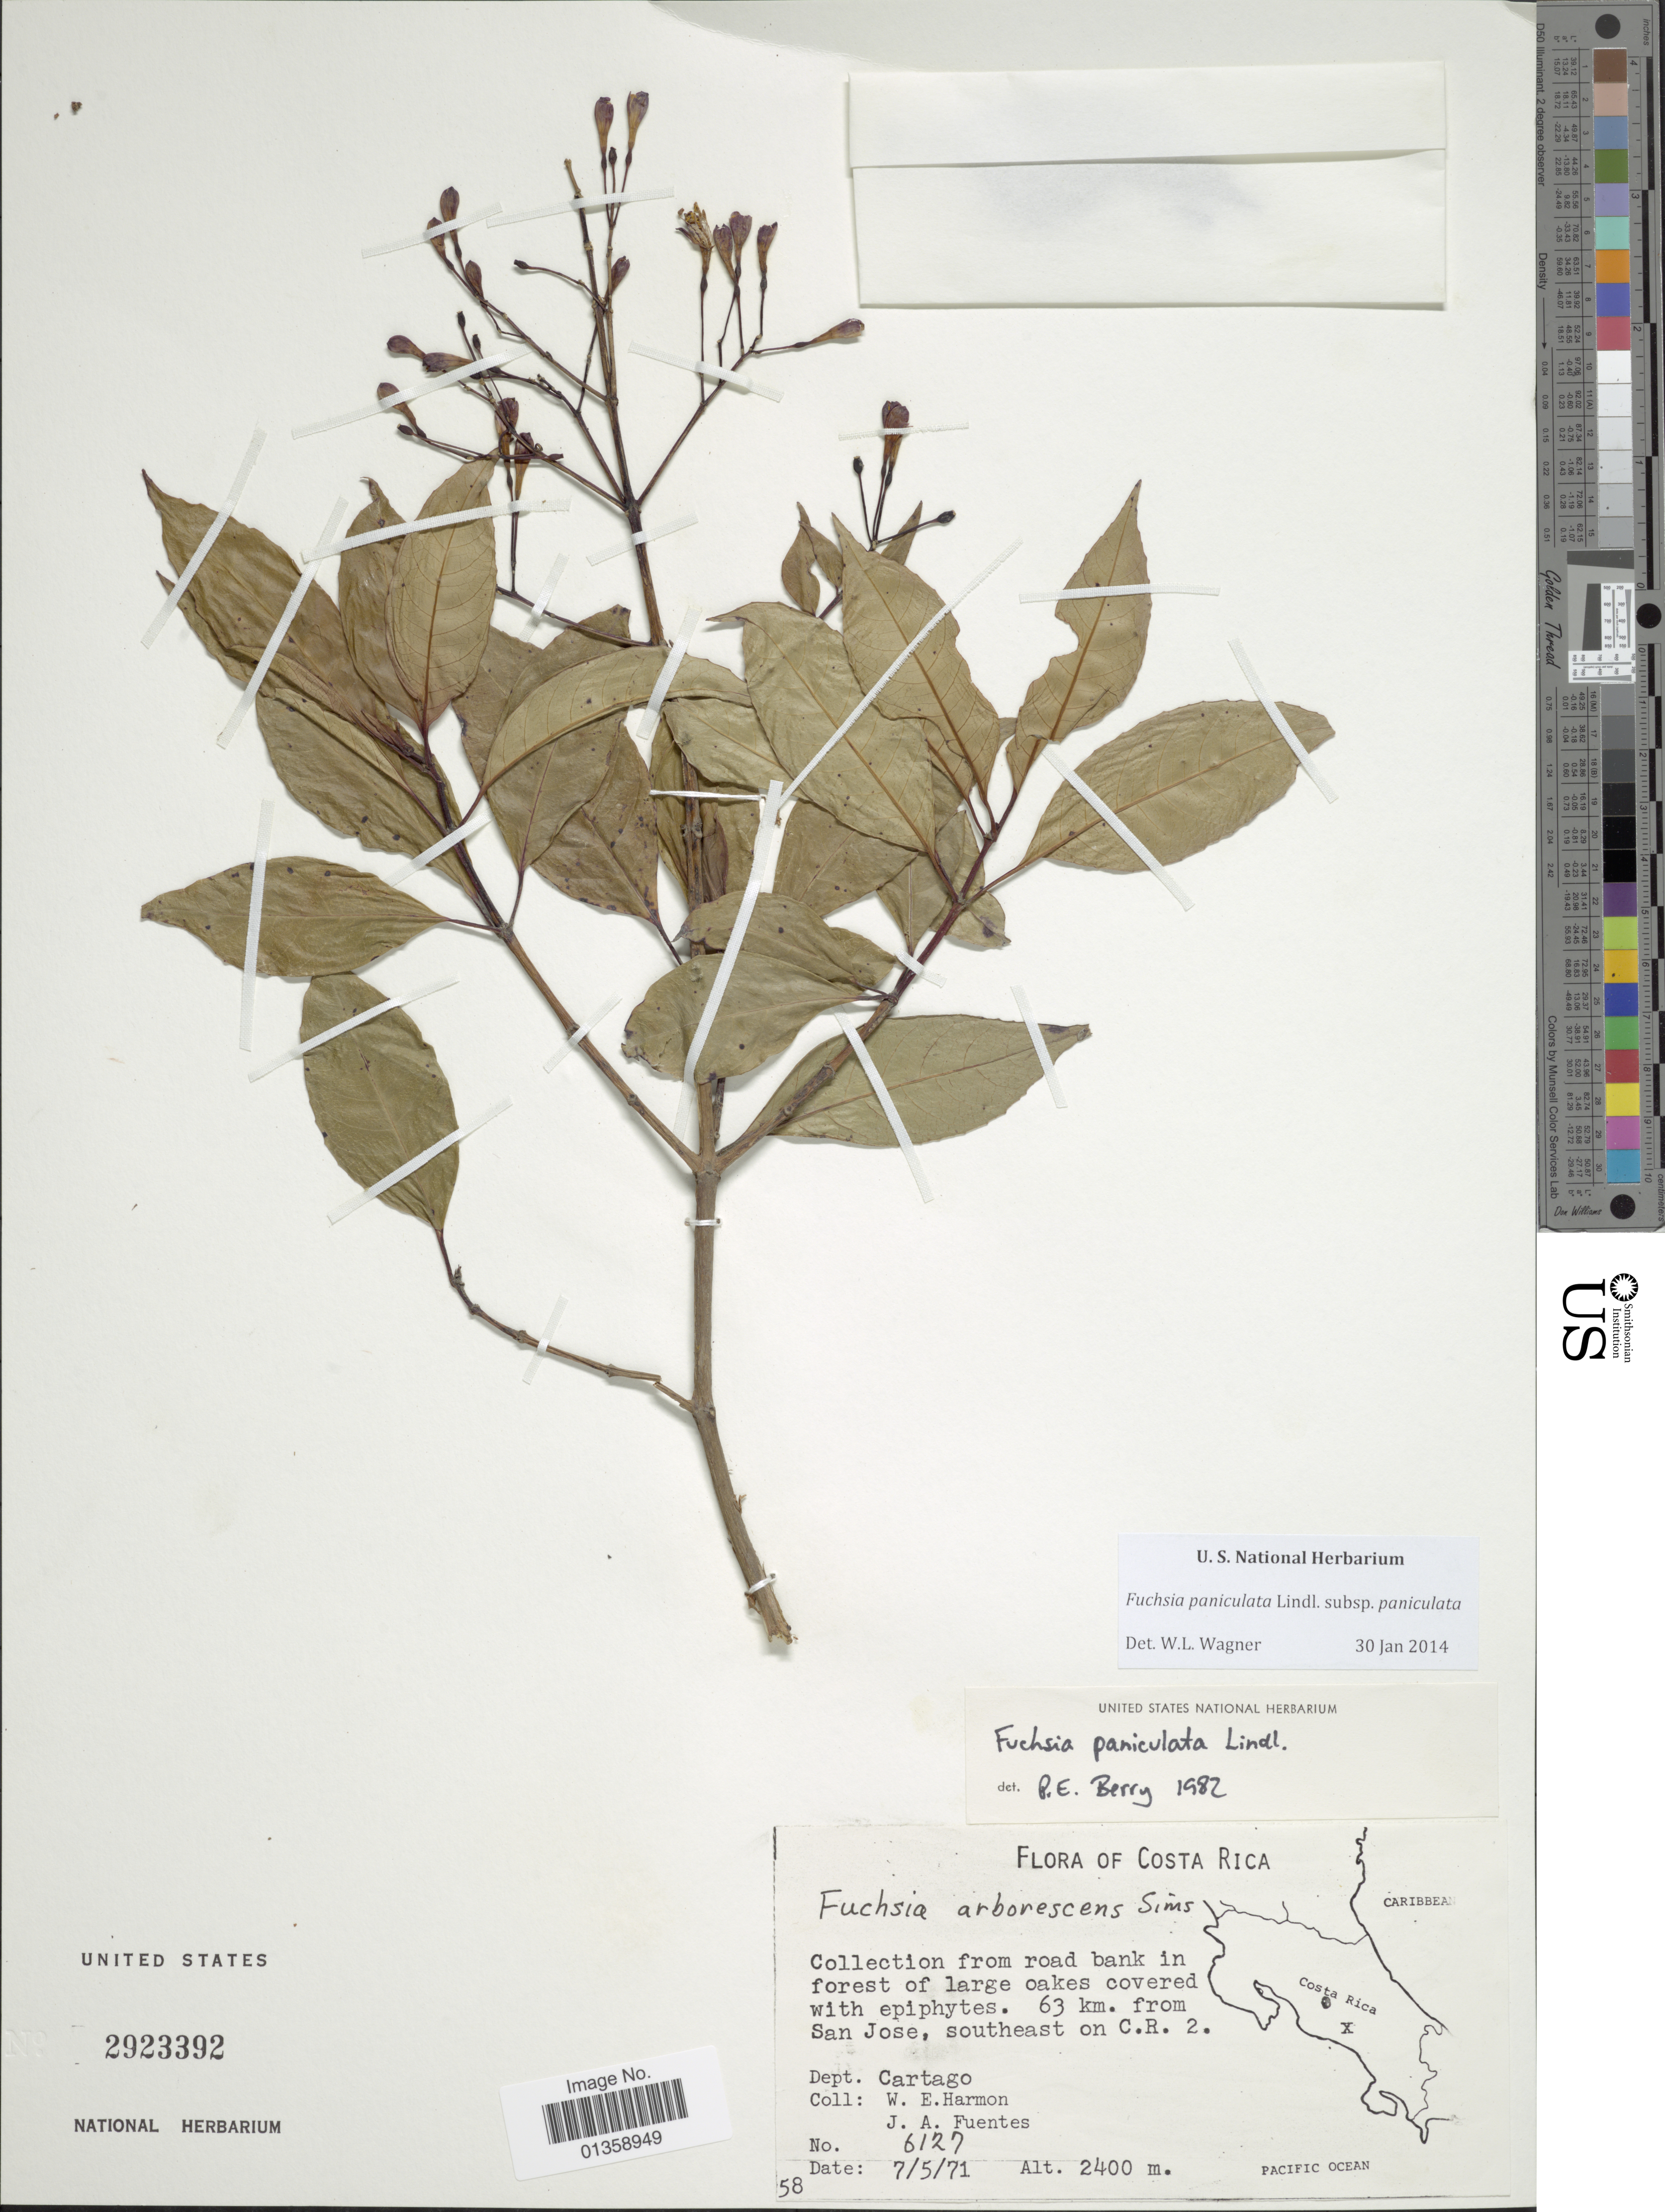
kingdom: Plantae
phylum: Tracheophyta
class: Magnoliopsida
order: Myrtales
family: Onagraceae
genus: Fuchsia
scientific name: Fuchsia paniculata subsp. paniculata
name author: Lindl.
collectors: W. E. Harmon & J. Fuentes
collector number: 6127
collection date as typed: Transcribed d/m/y: 7/5/71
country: Costa Rica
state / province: San José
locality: From road bank in forest of large oakes covered with epiphytes. 63 km. from San Jose, southeast on C.R. 2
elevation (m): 2400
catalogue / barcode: US 2923392